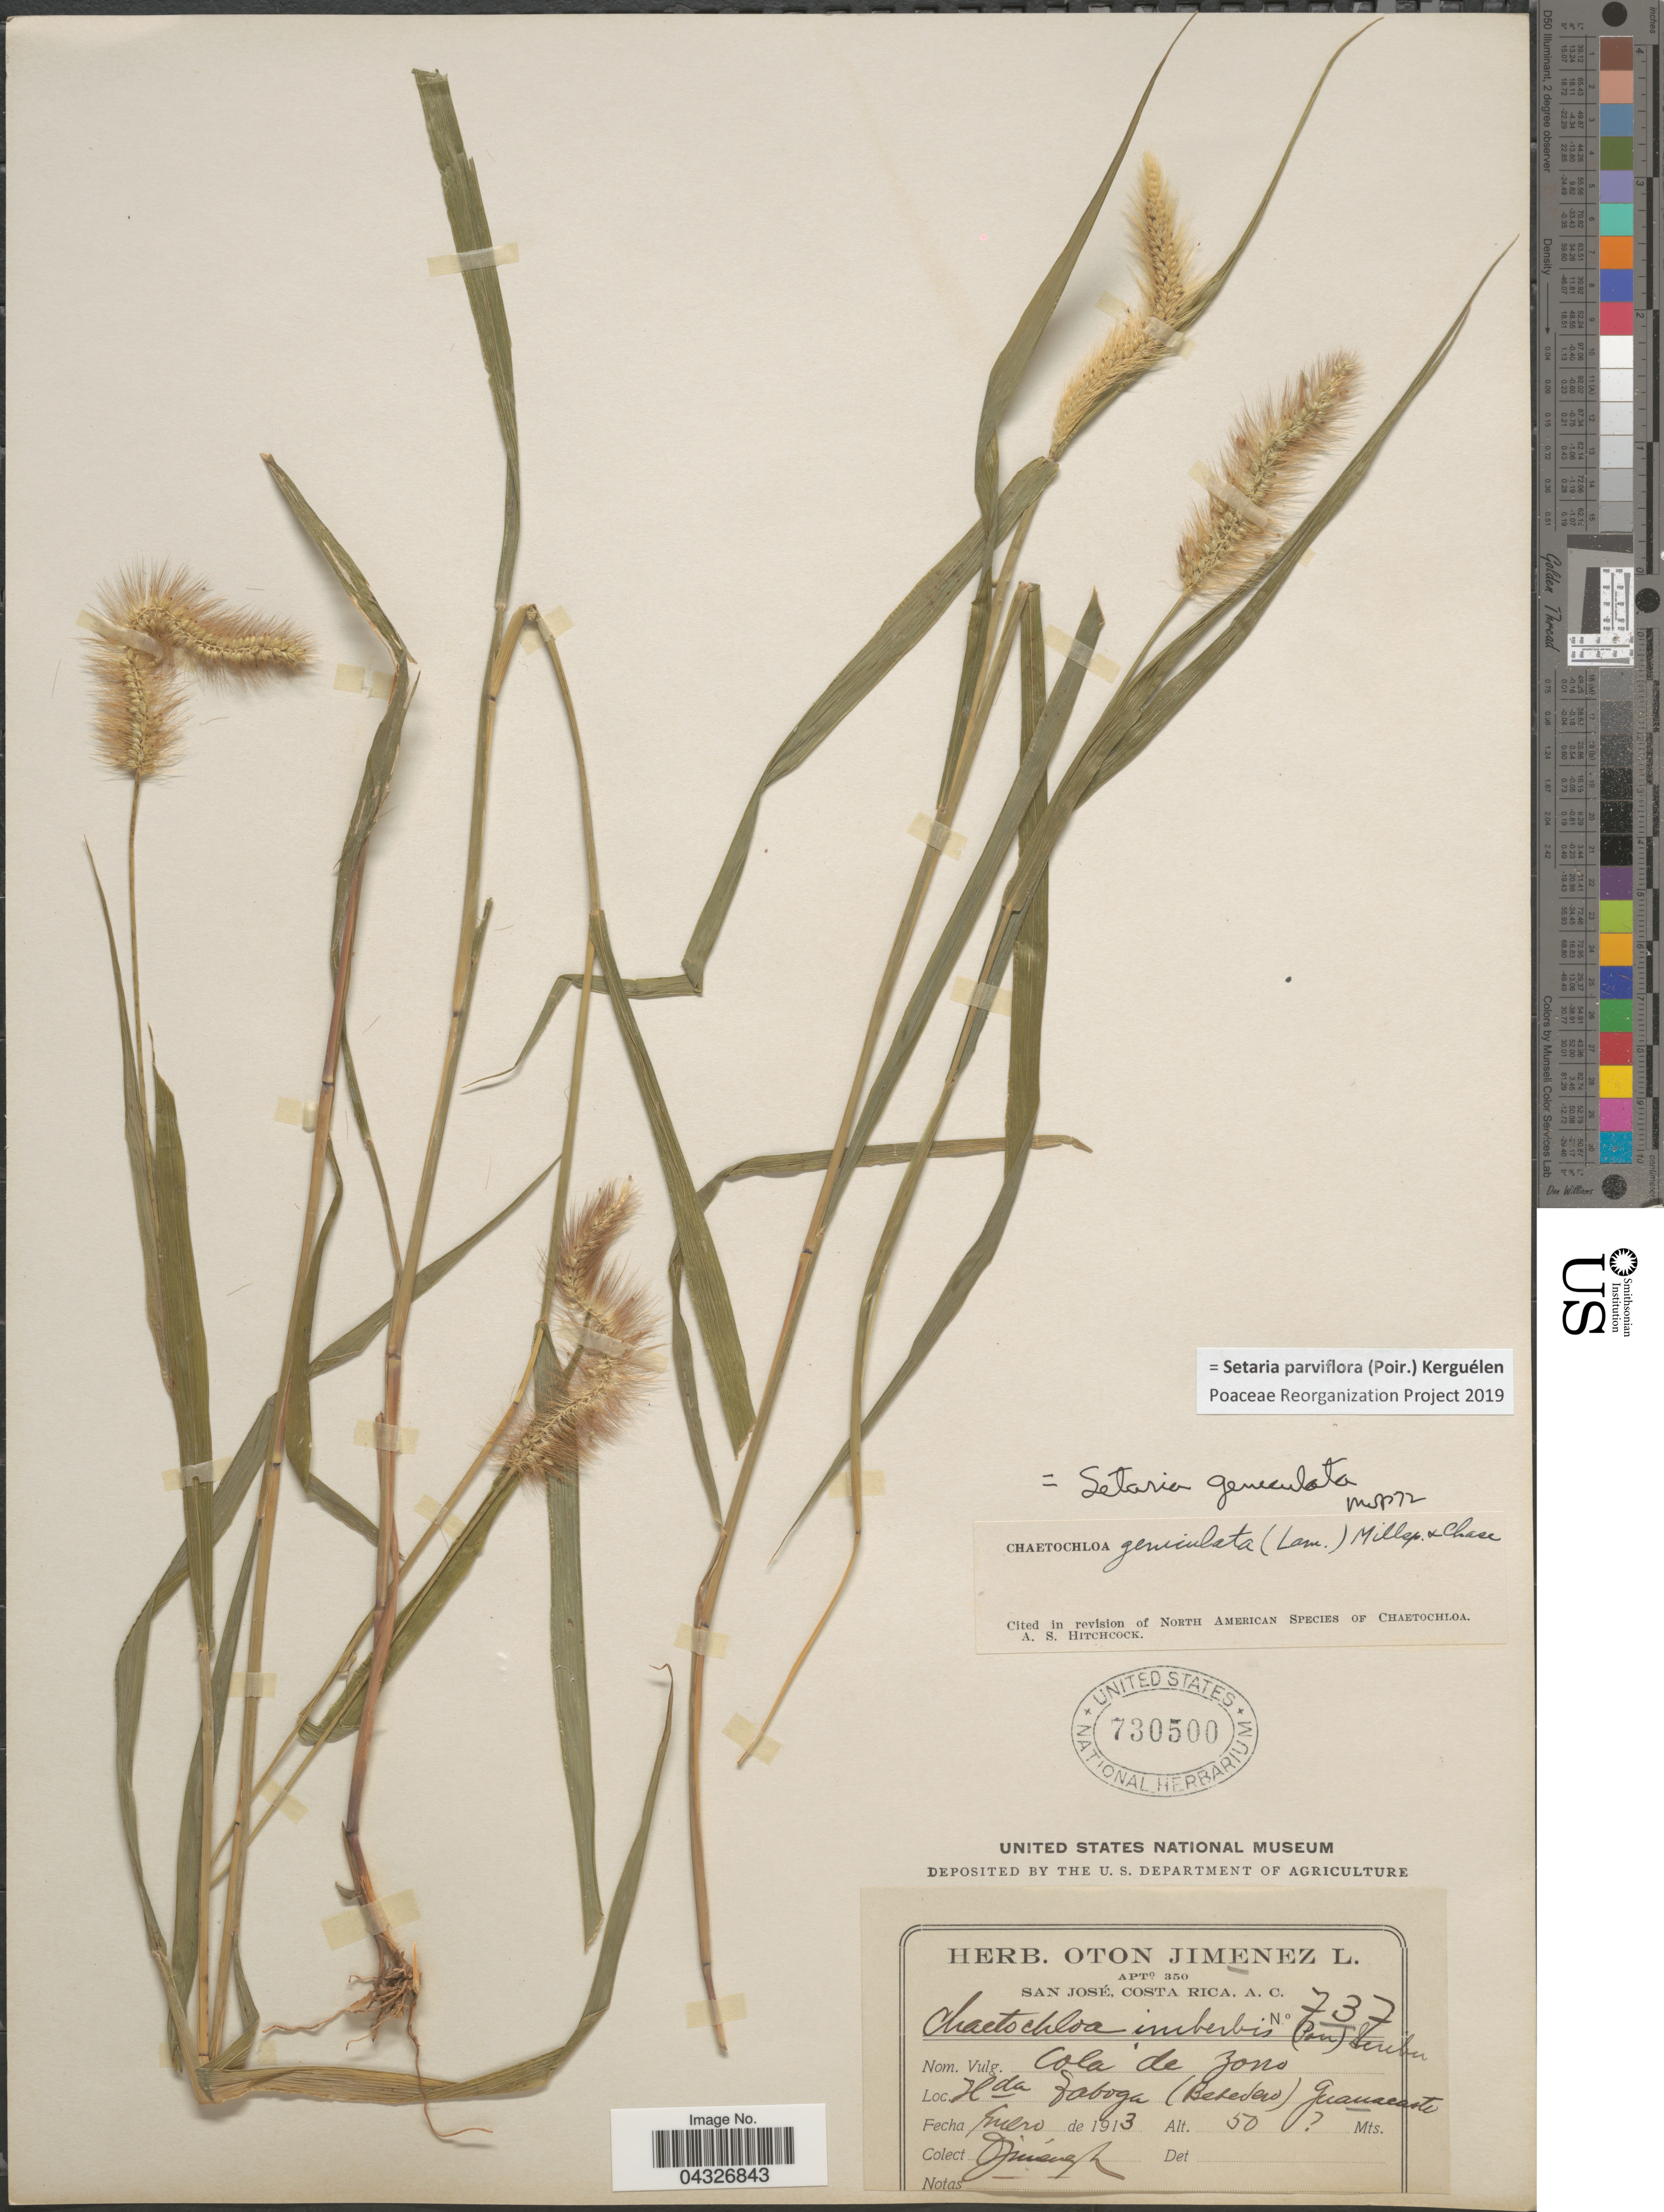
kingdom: Plantae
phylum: Tracheophyta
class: Liliopsida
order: Poales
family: Poaceae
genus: Setaria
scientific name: Setaria parviflora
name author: (Poir.) Kerguélen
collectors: O. Jiménez L.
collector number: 737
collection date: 1913-01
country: Costa Rica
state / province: Guanacaste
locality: Hda. Taboga (Bebedero).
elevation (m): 50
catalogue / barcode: US 730500